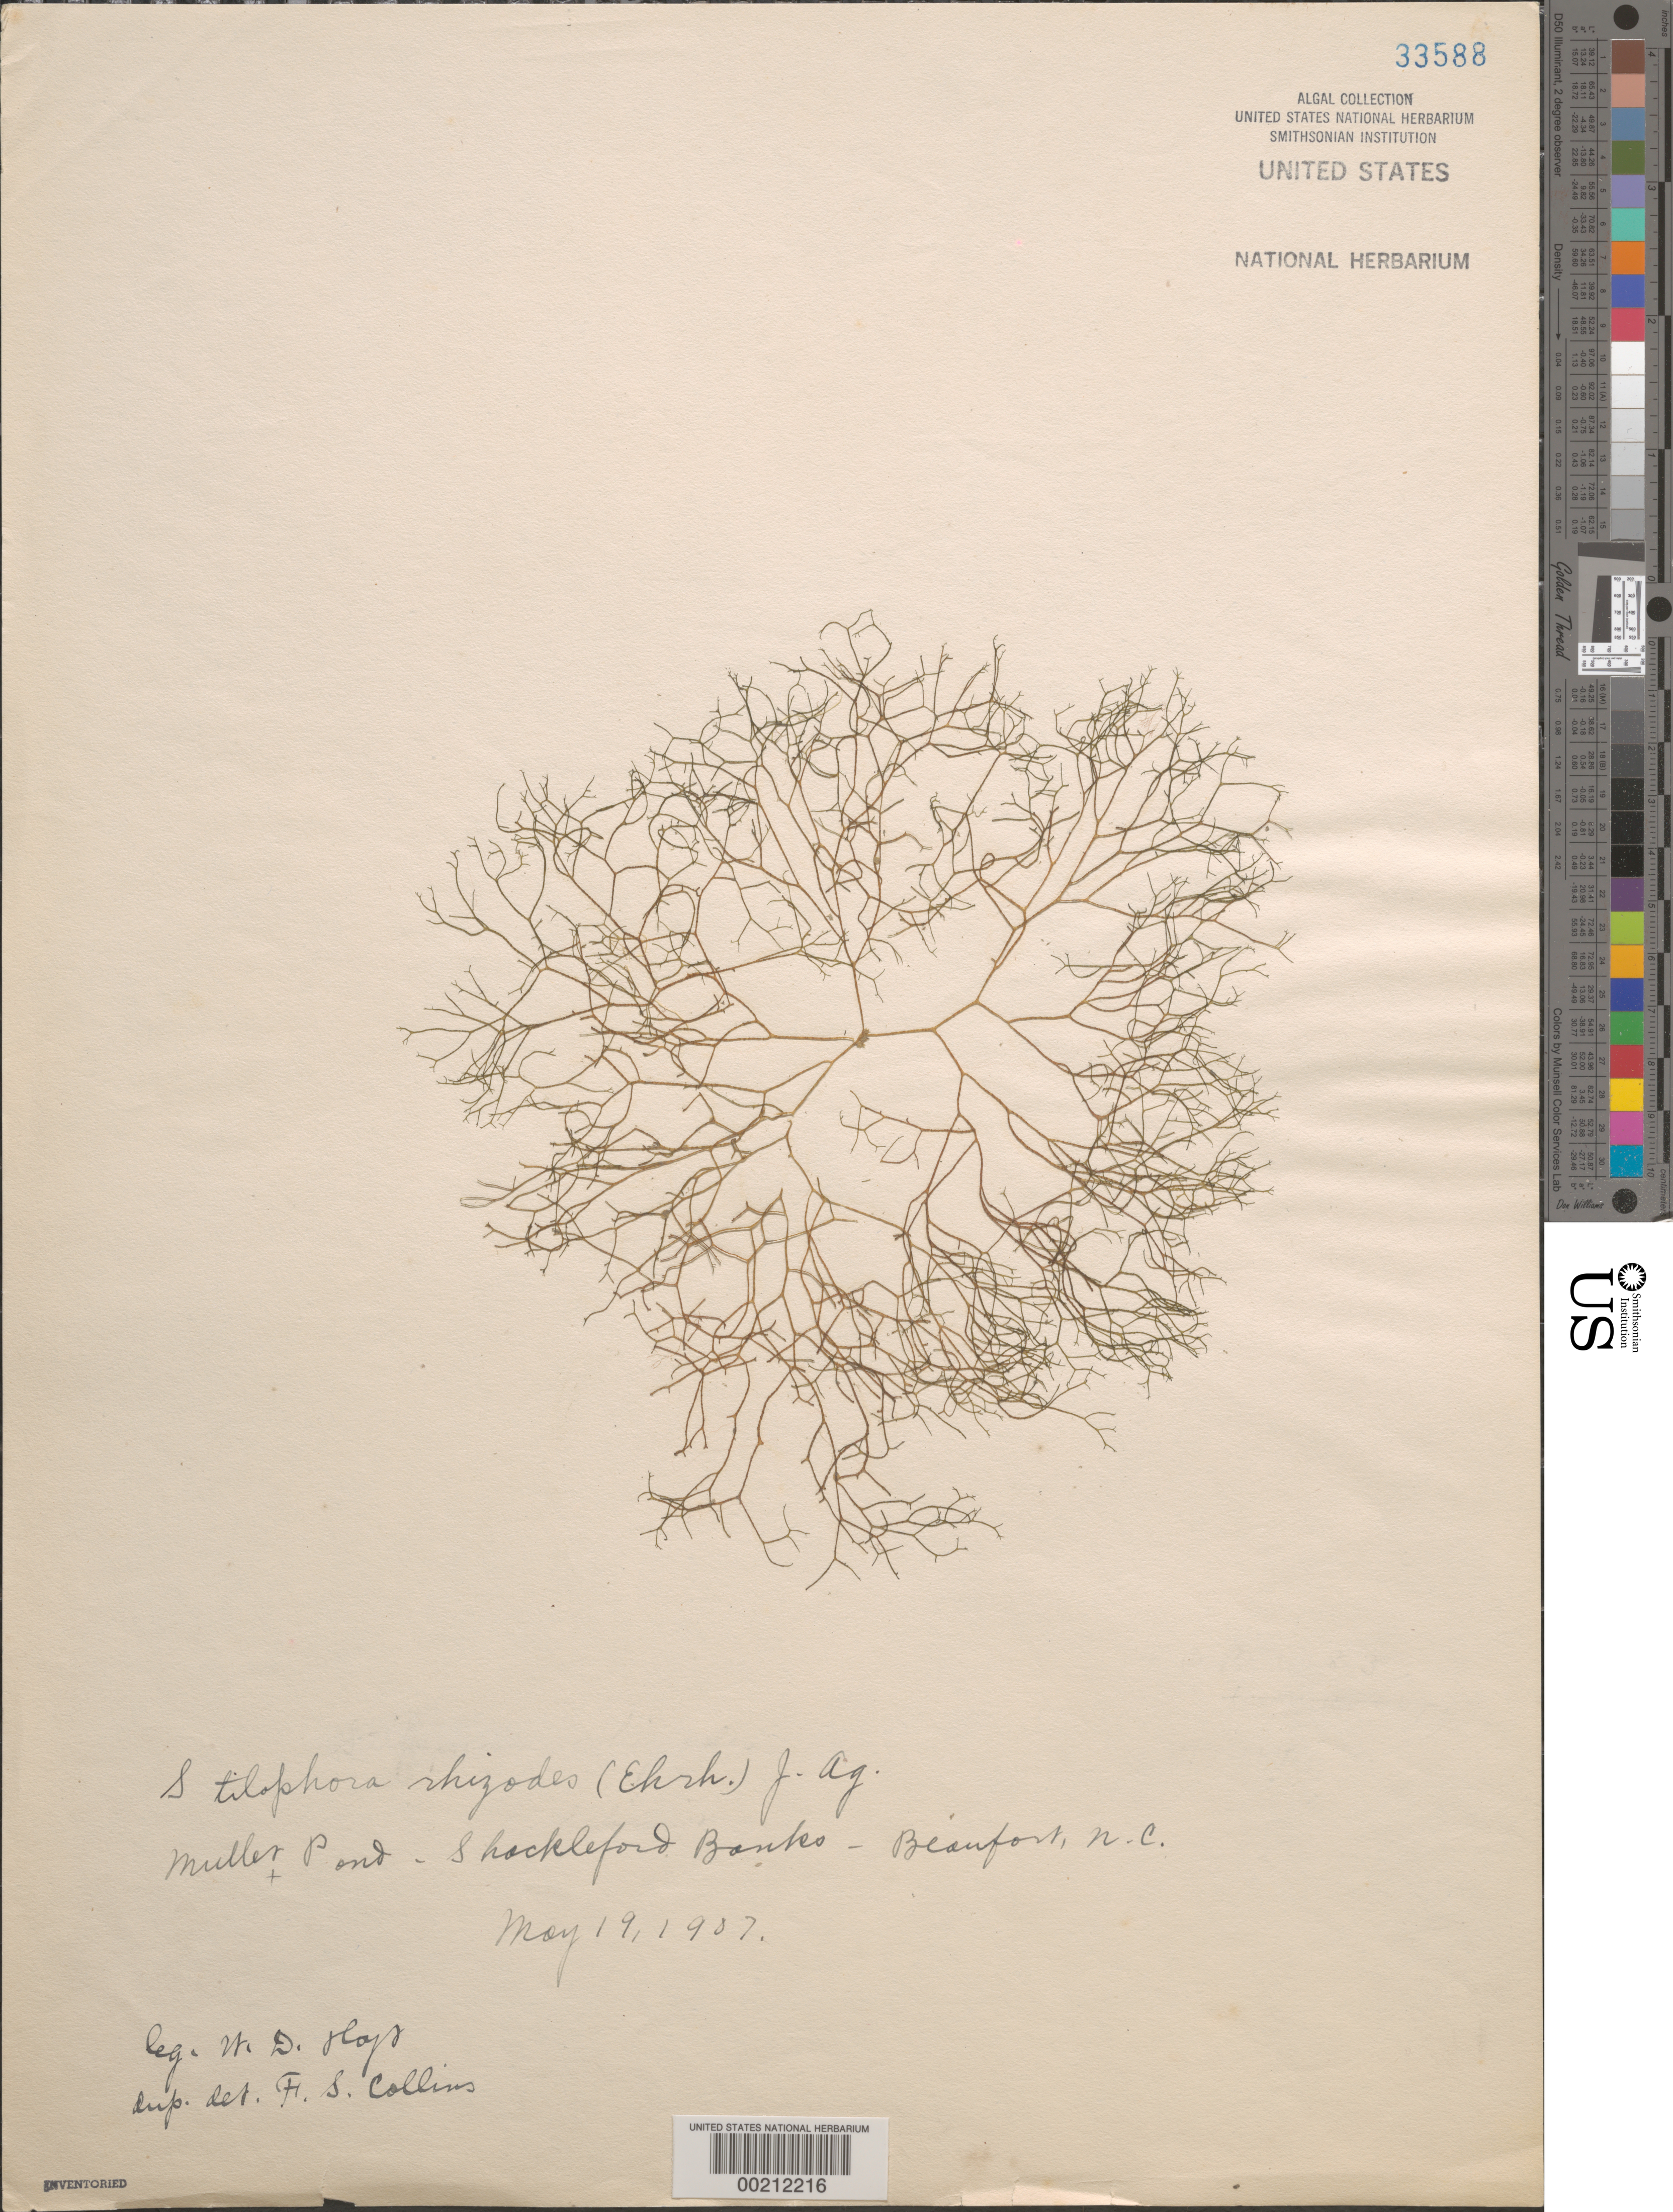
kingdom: Chromista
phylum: Ochrophyta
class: Phaeophyceae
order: Ectocarpales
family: Chordariaceae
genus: Stilophora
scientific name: Stilophora tenella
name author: (Esper) P.C. Silva in P.C. Silva et al.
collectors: W. D. Hoyt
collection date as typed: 19 May 1907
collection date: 1907-05-19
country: United States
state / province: North Carolina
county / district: Carteret County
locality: Beaufort, Shackleford Banks, Mullet Pond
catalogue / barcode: US 33588